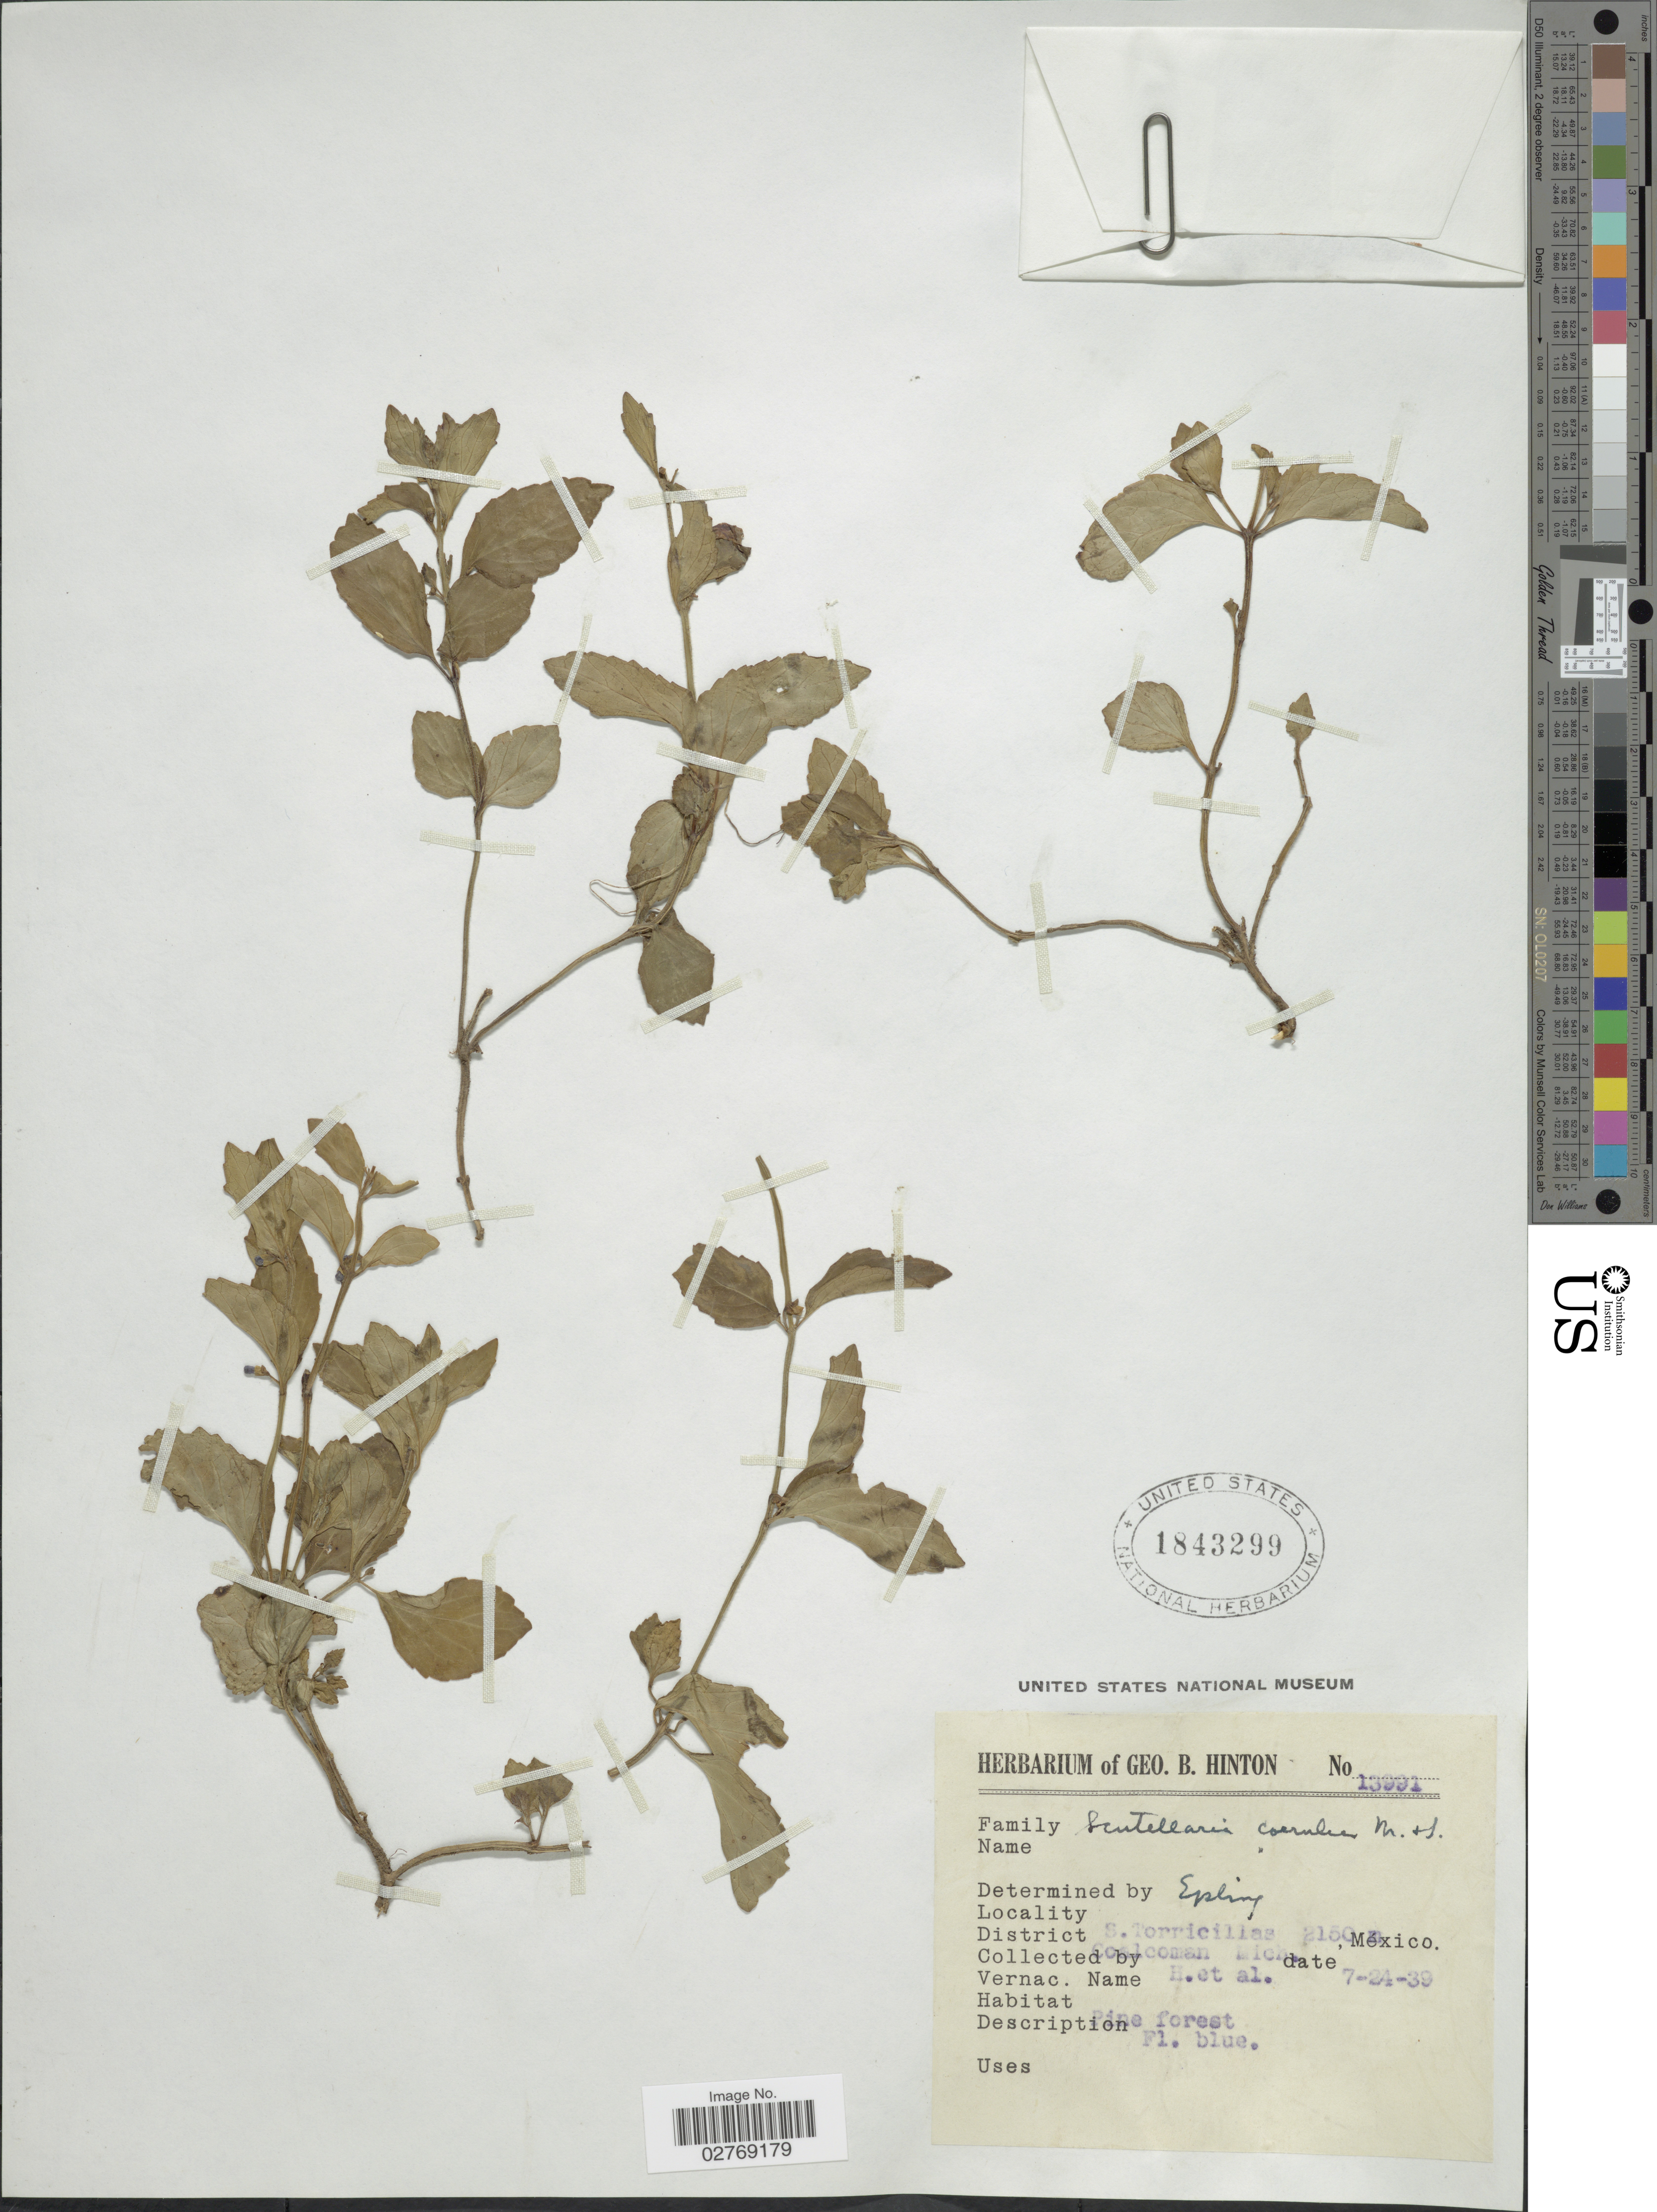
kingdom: Plantae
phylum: Tracheophyta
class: Magnoliopsida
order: Lamiales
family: Lamiaceae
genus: Scutellaria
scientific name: Scutellaria dumetorum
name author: Schltdl.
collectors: G. B. Hinton & et al.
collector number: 13991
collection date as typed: Transcribed d/m/y: 24/7/39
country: Mexico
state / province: Michoacán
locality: S. Torricillas. District Coalcoman.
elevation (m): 2150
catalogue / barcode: US 1843299